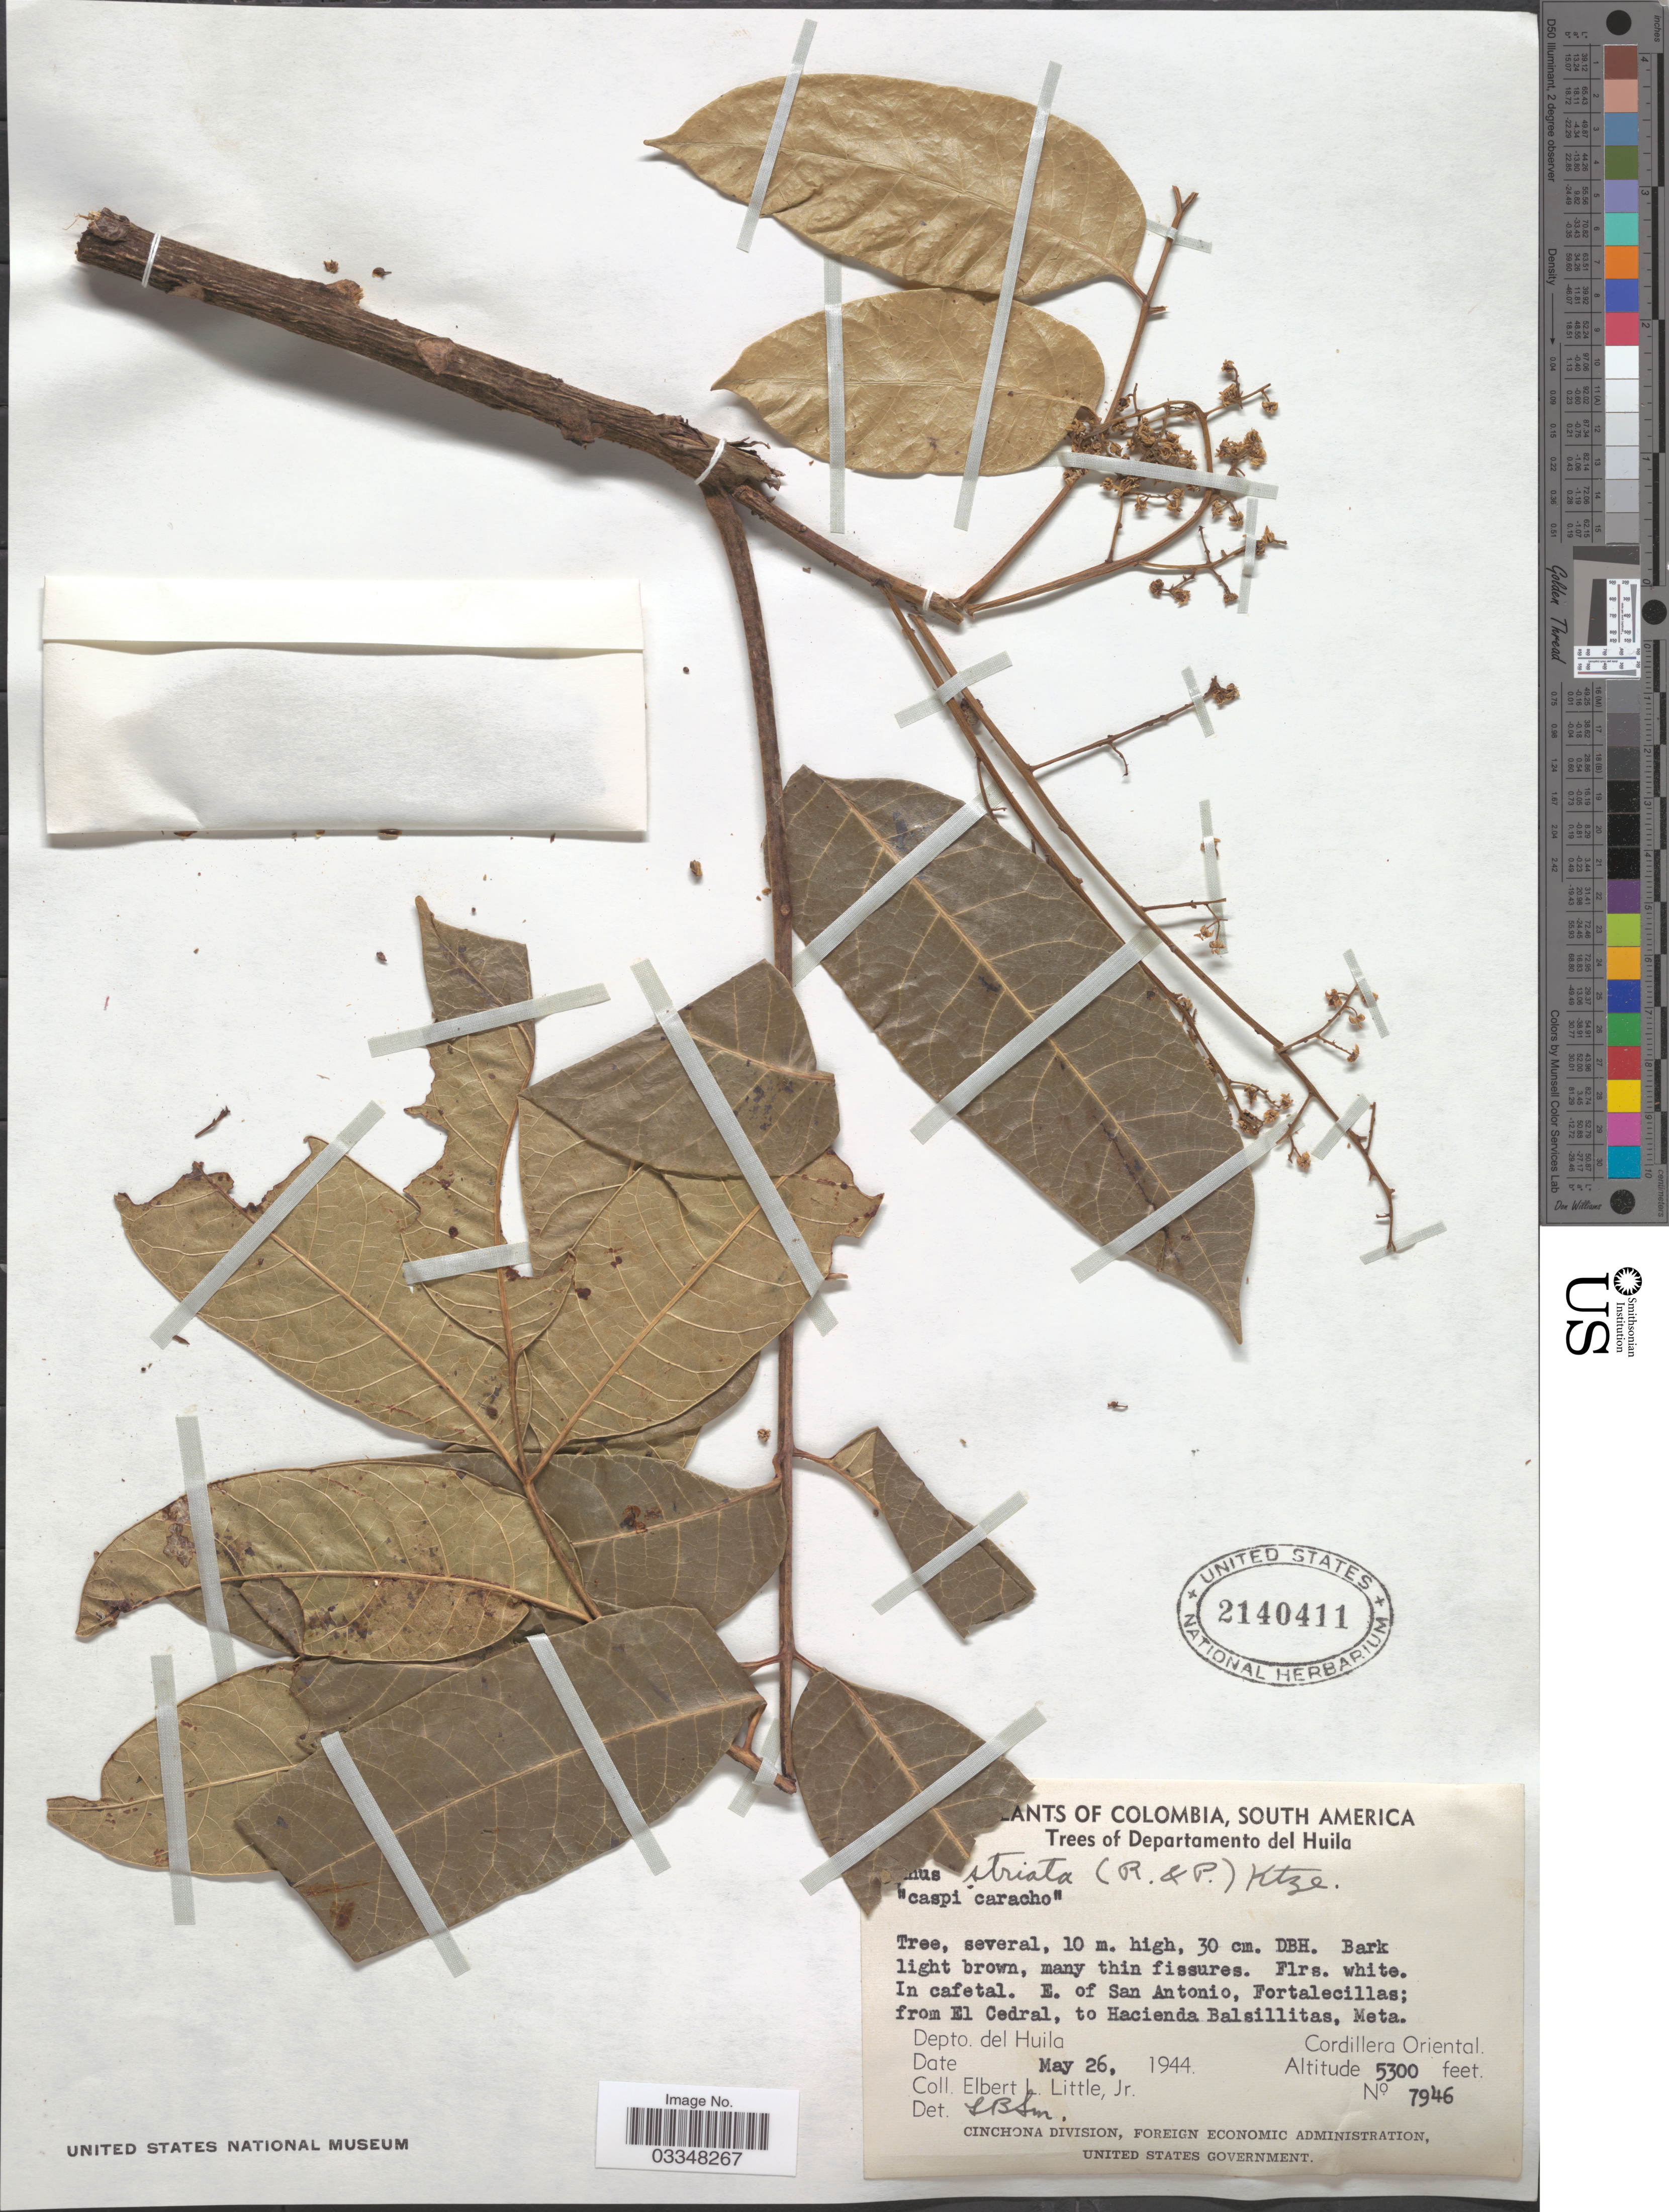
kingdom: Plantae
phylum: Tracheophyta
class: Magnoliopsida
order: Sapindales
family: Anacardiaceae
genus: Toxicodendron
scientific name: Toxicodendron striatum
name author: (Ruiz & Pav.) Kuntze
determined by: Mitchell, John D.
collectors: E. L. Little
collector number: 7946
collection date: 1944-05-26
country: Colombia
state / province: Huila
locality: Departamento del Huila. In cafetal. E. of San Antonio, Fortalecillas; from El Cedral, to Hacienda Balsillitas, Meta. Cordillera Oriental.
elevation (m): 1615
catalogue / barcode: US 2140411